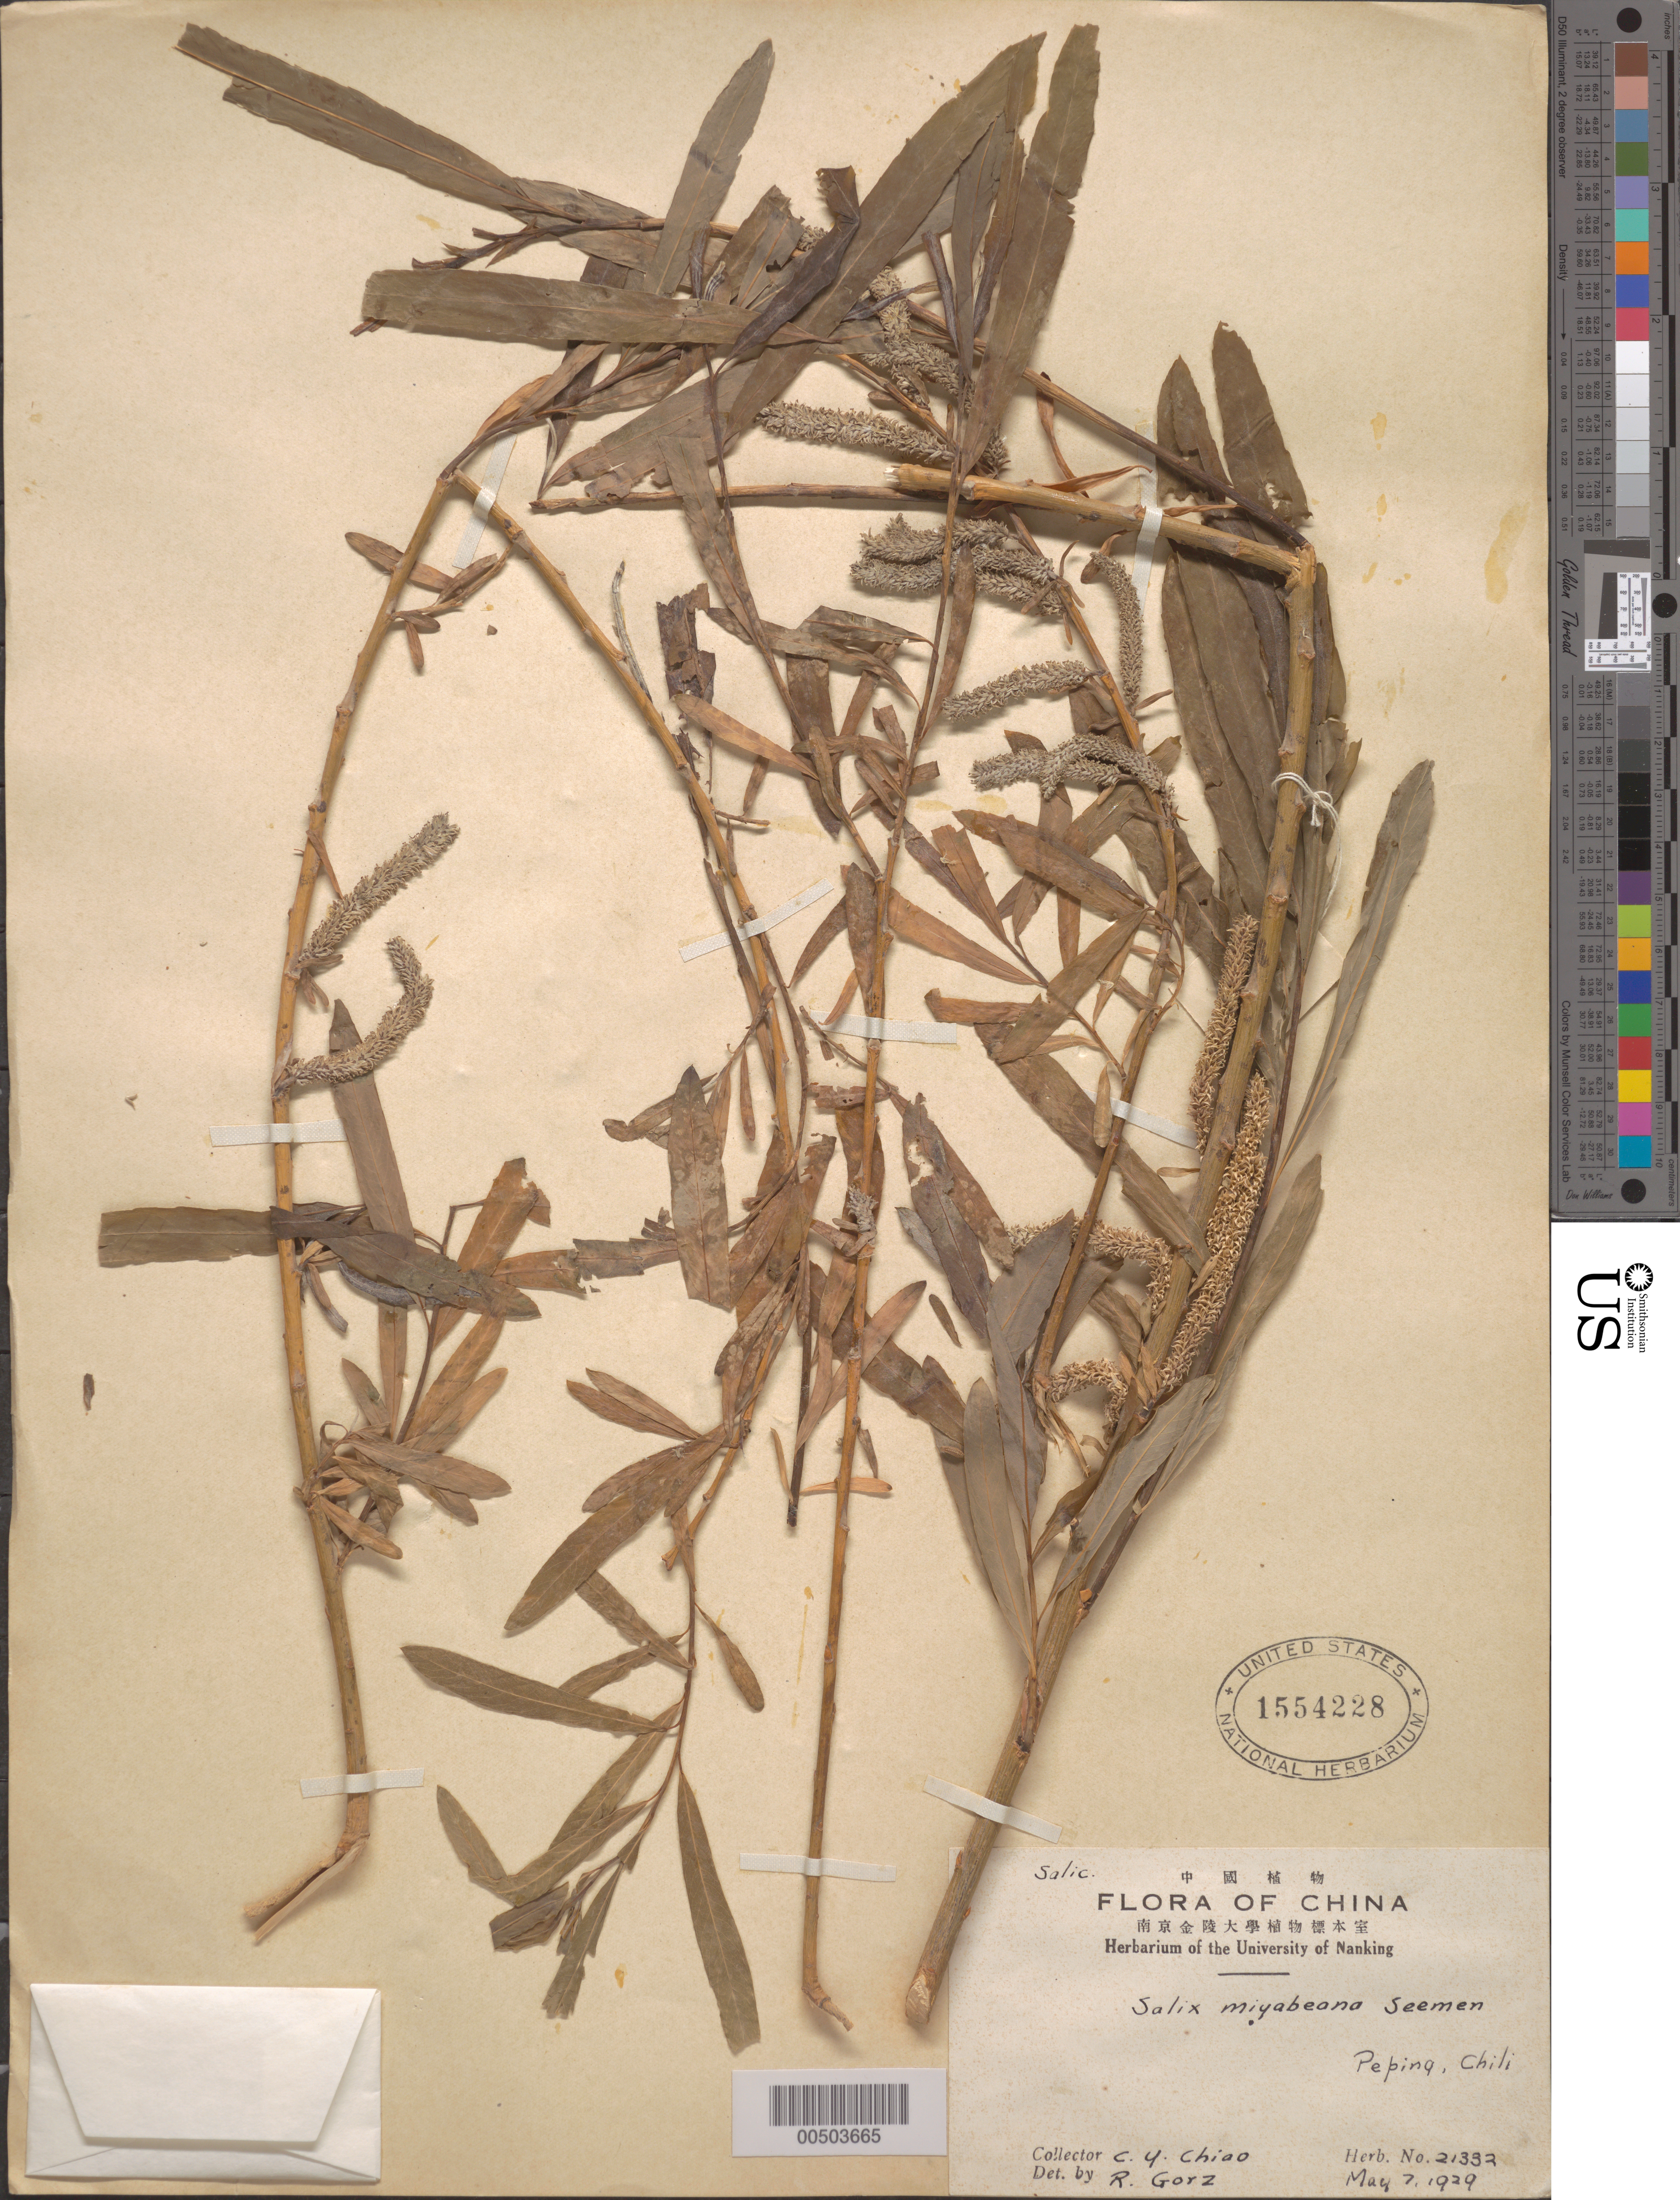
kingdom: Plantae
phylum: Tracheophyta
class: Magnoliopsida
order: Malpighiales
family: Salicaceae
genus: Salix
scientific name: Salix miyabeana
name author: Seem.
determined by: Gorz, R.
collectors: C. Y. Chiao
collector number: Herb. No. 21332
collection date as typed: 07 May 1929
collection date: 1929-05-07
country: China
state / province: Beijing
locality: Chili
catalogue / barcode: US 1554228